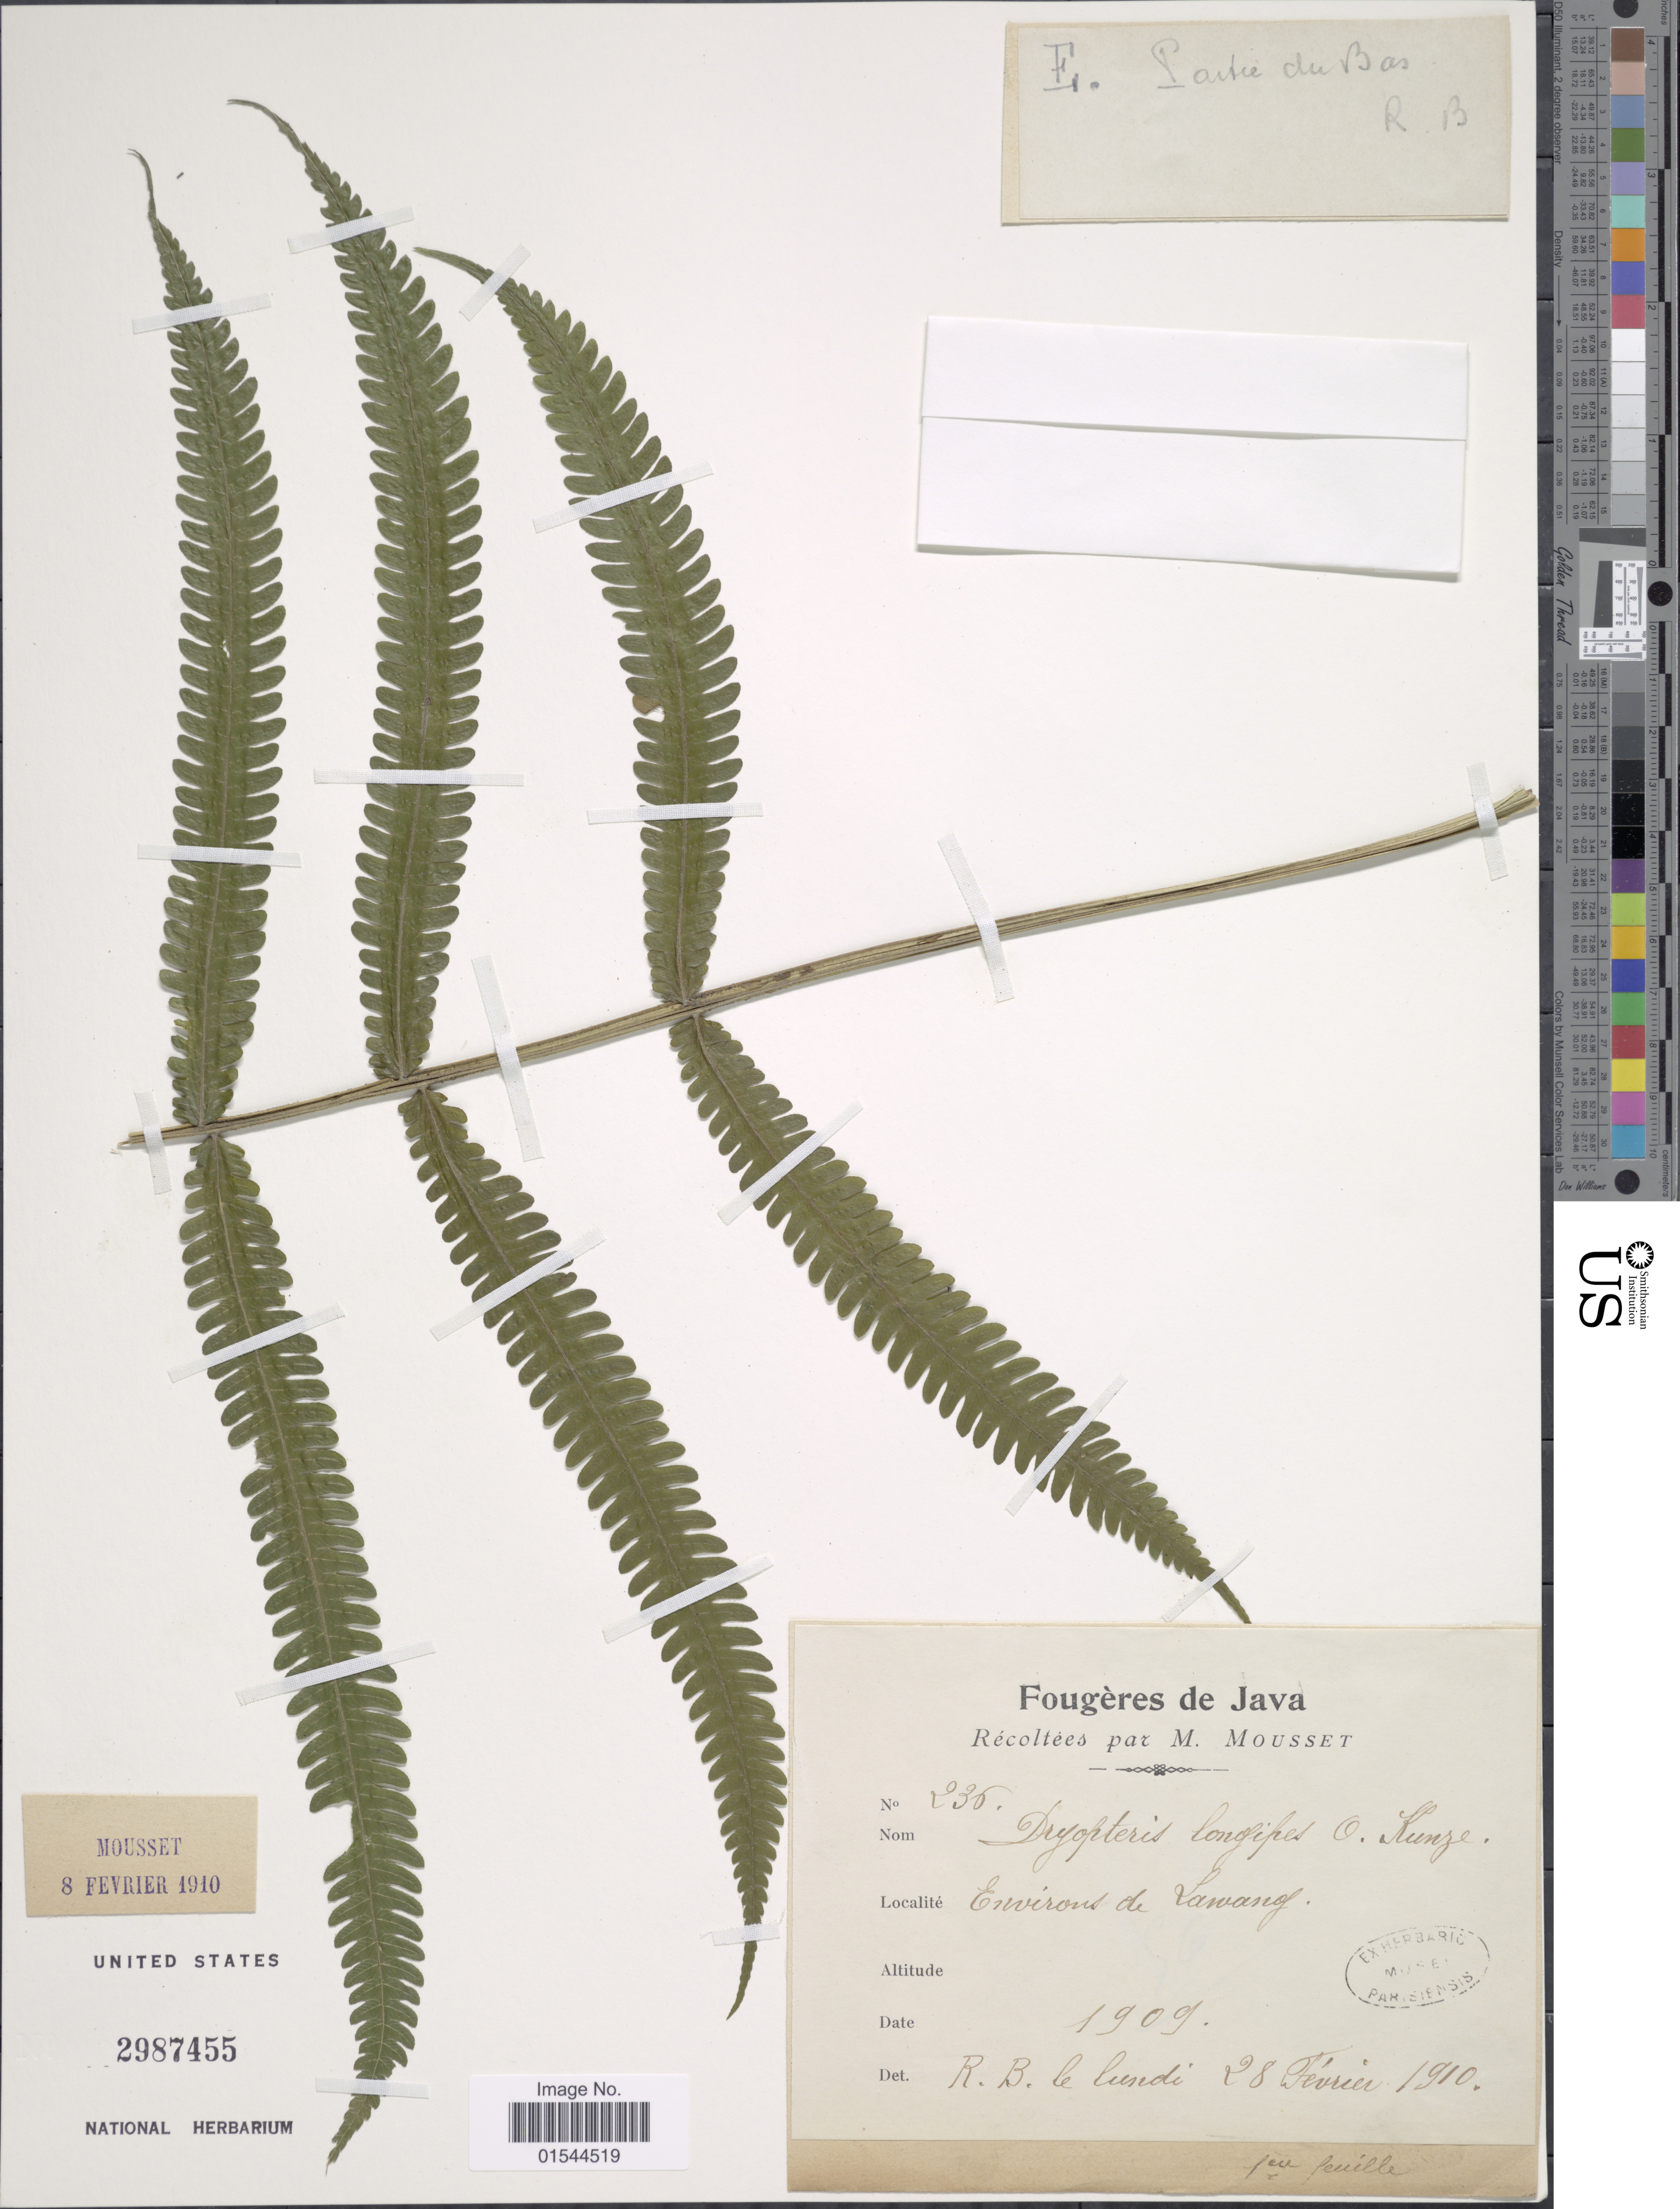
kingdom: Plantae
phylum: Tracheophyta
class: Polypodiopsida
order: Polypodiales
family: Thelypteridaceae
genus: Pneumatopteris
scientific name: Pneumatopteris longipes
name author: (Blume) Holttum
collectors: M. Mousset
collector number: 236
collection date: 1910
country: Indonesia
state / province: Java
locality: Environs de Lawang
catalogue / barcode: US 2987455